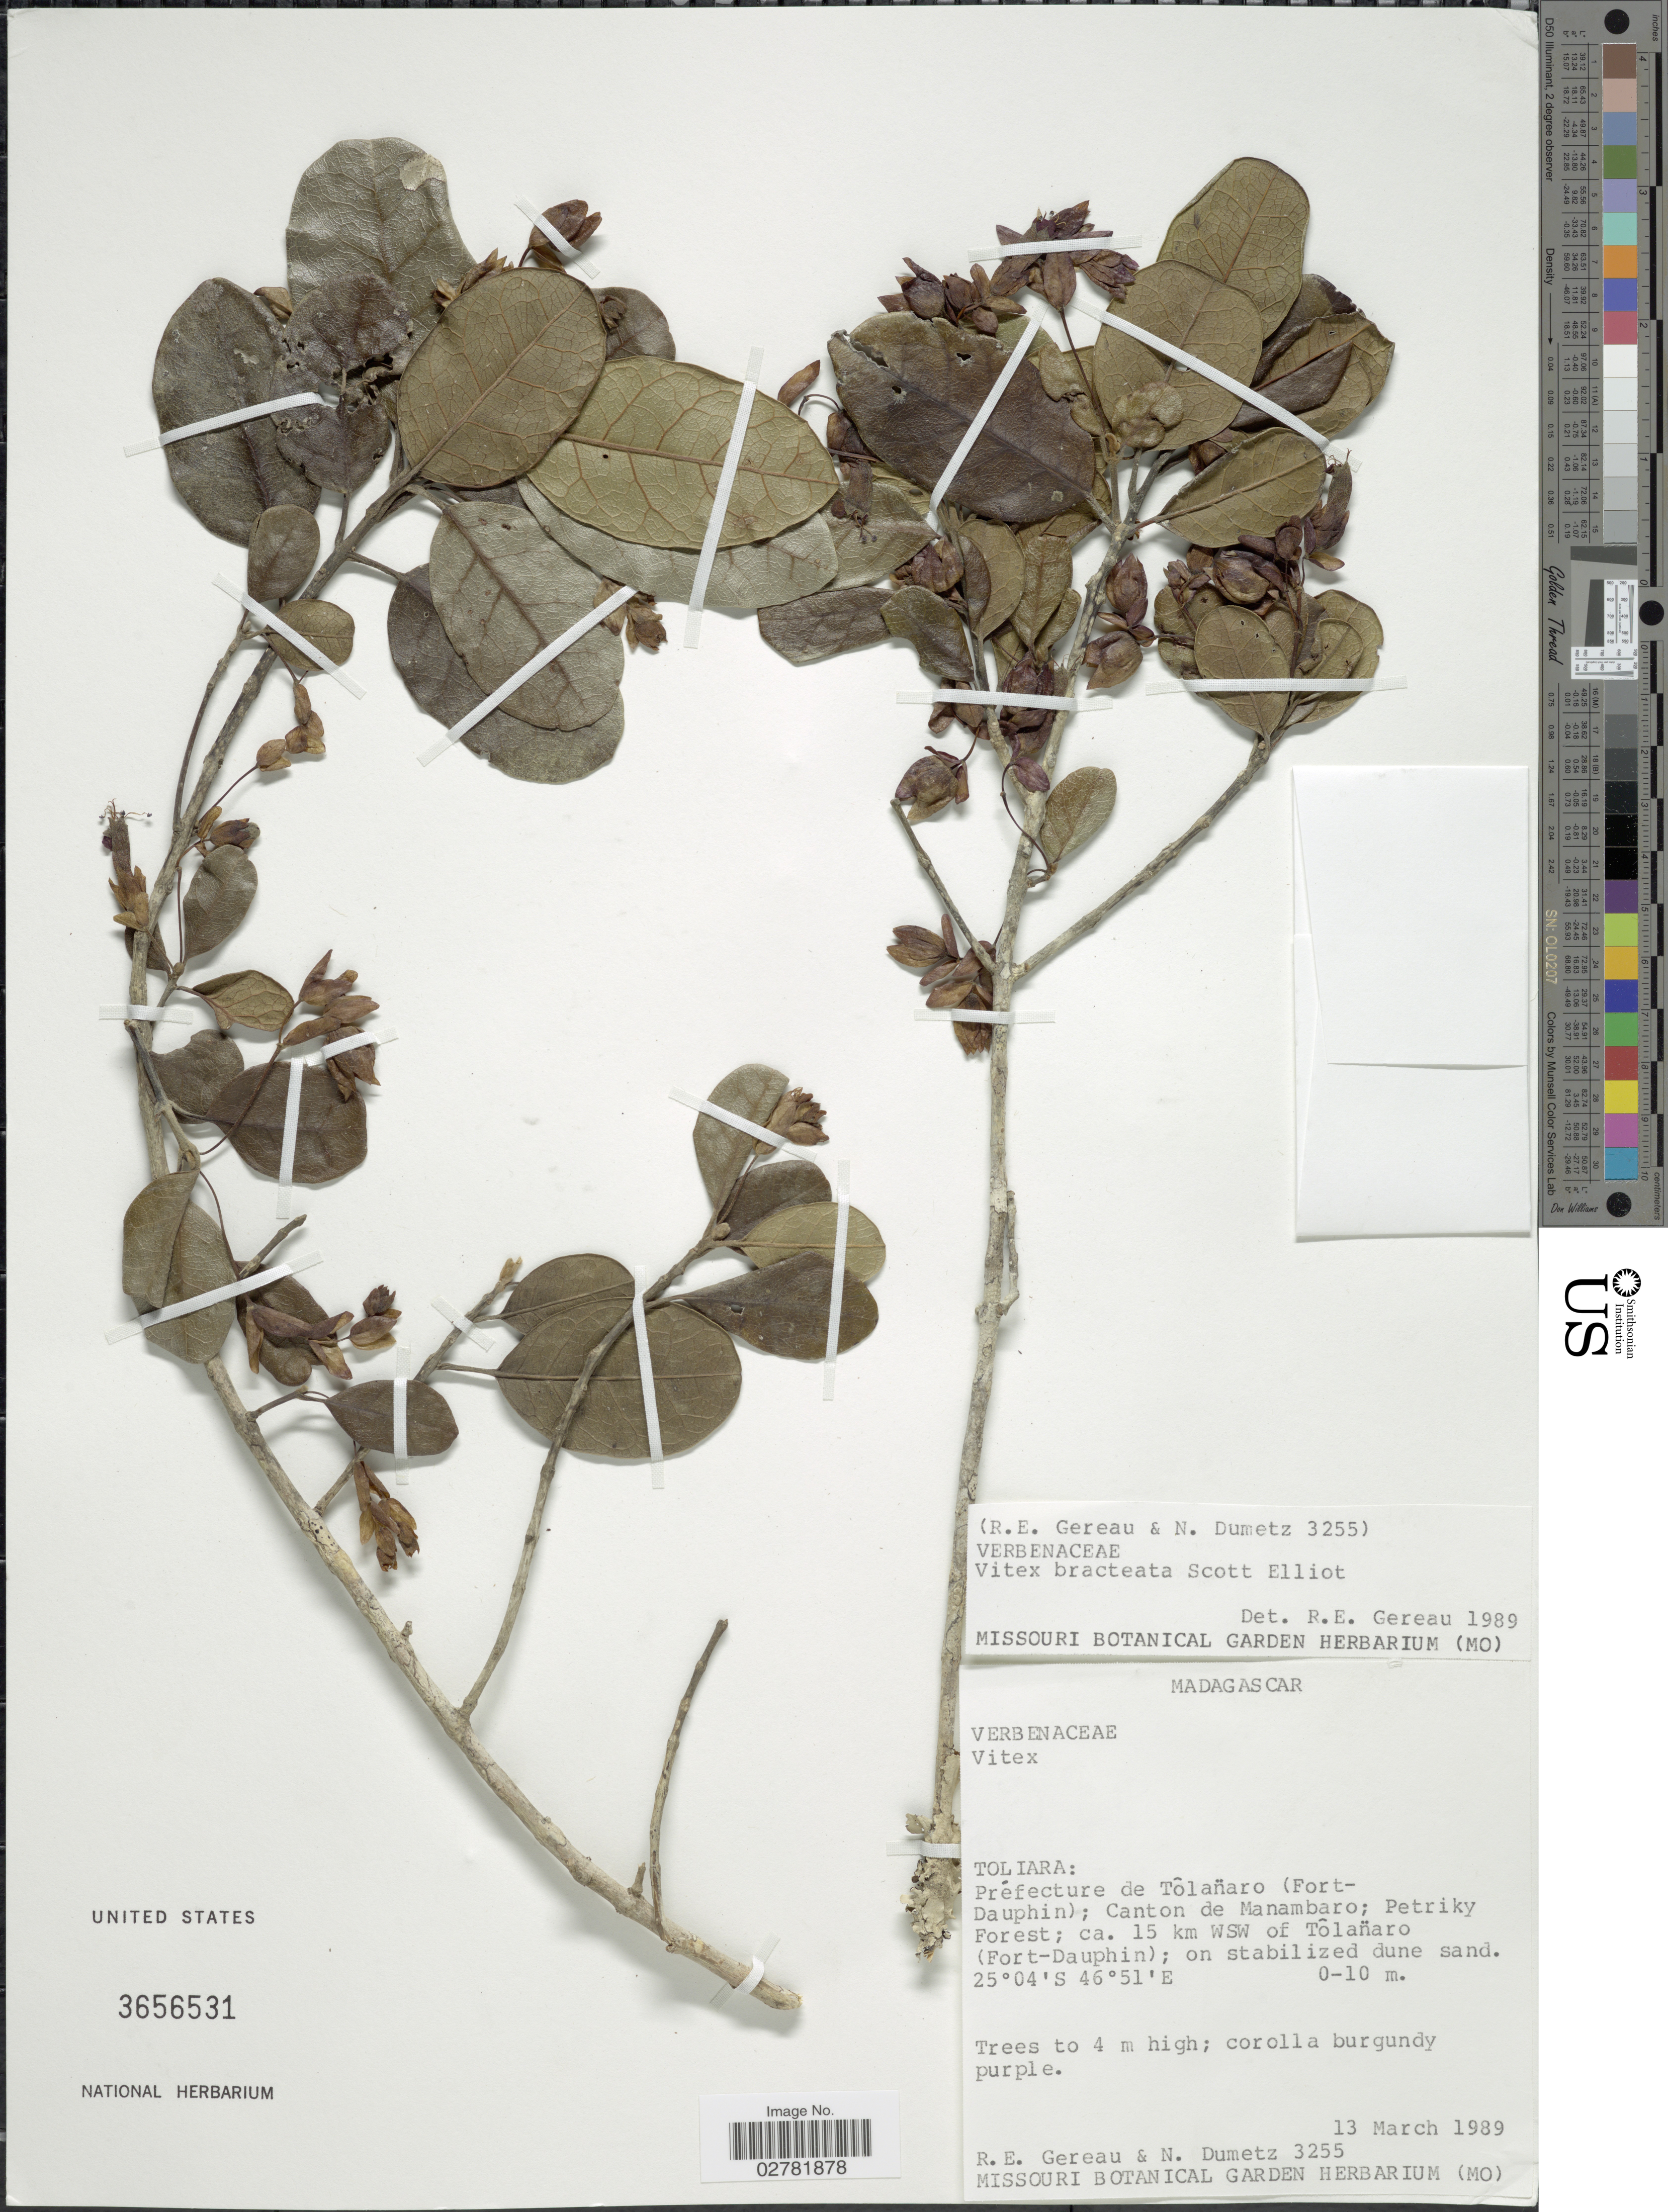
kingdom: Plantae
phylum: Tracheophyta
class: Magnoliopsida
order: Lamiales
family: Lamiaceae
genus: Vitex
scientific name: Vitex bracteata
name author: Scott Elliot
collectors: R. Gereau & N. Dumetz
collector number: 3255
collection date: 1989-03-13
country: Madagascar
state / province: Anosy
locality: Préfecture de Tôlanaro (Fort Dauphin); Canton de Manambaro; Petriky Forest; ca. 15 km WSW of Tôlanaro (Fort-Dauphin).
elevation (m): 0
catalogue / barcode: US 3656531